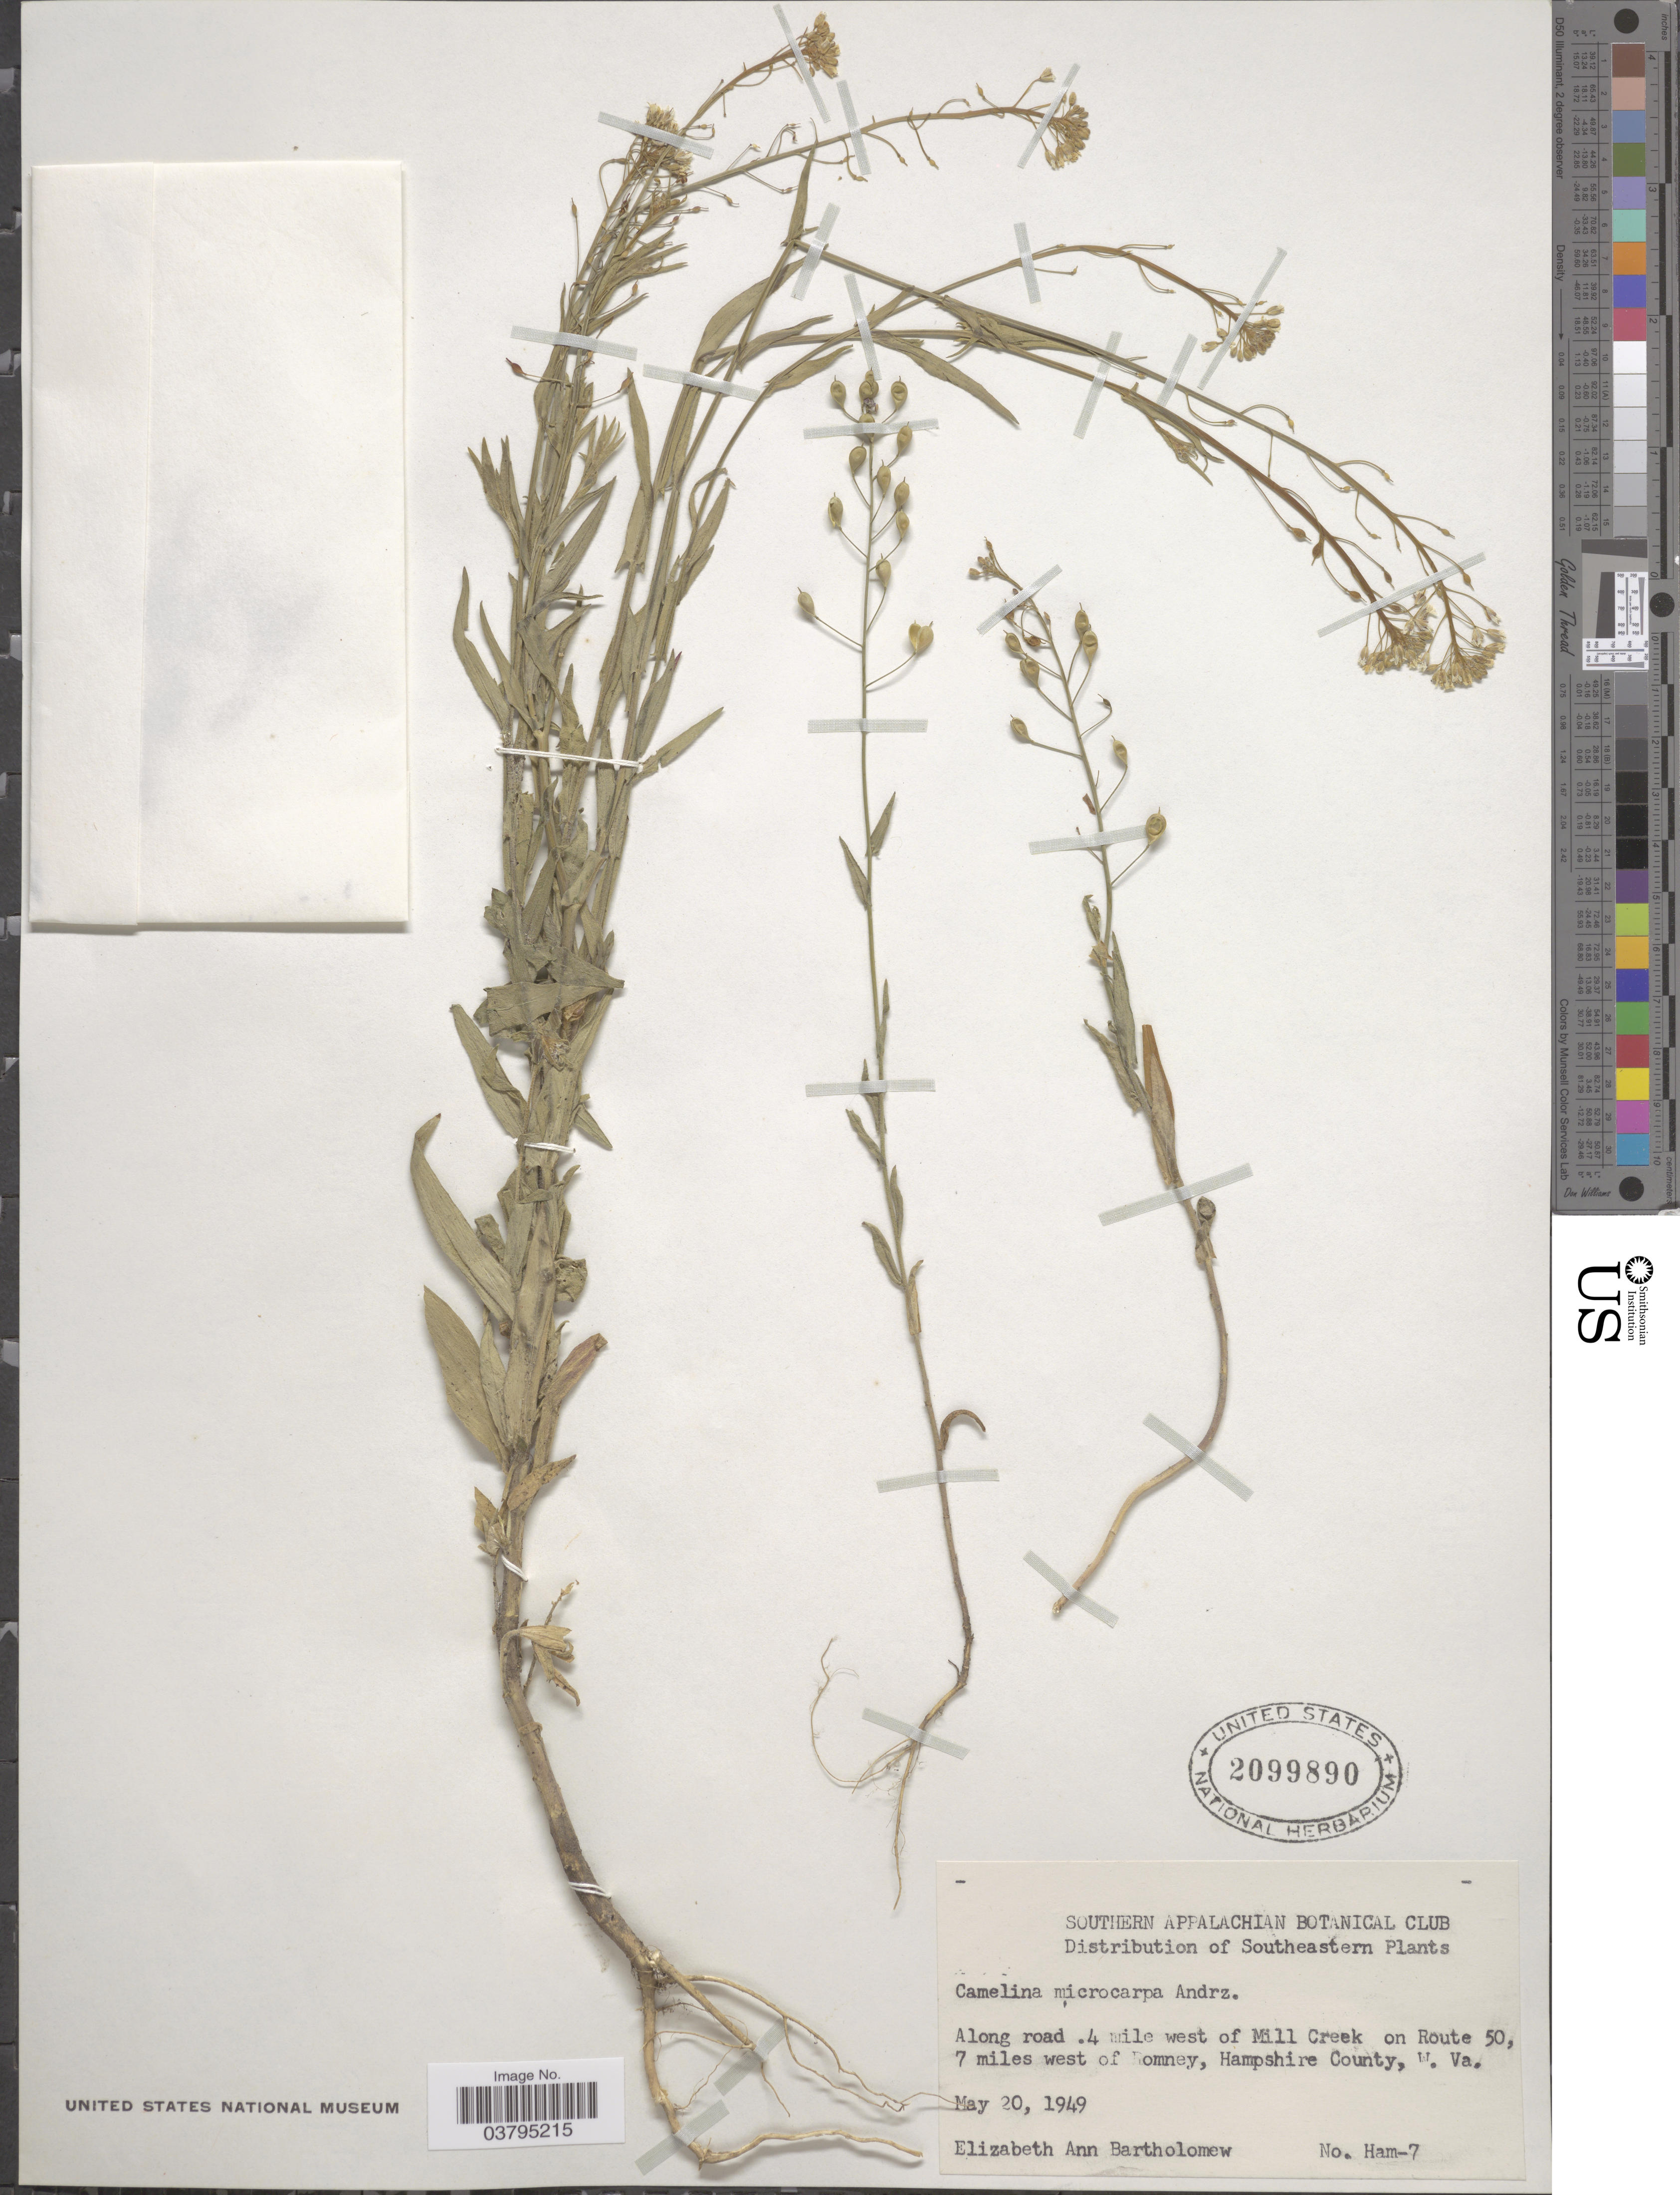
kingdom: Plantae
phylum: Tracheophyta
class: Magnoliopsida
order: Brassicales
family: Brassicaceae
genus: Camelina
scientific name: Camelina microcarpa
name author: DC.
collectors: E. Bartholomew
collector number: Ham-7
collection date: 1949-05-20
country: United States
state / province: West Virginia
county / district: Hampshire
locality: Southeastern. Along road .4 mile west of Mill Creek on Route 50, 7 miles west of Romney, Hampshire County.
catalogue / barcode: US 2099890